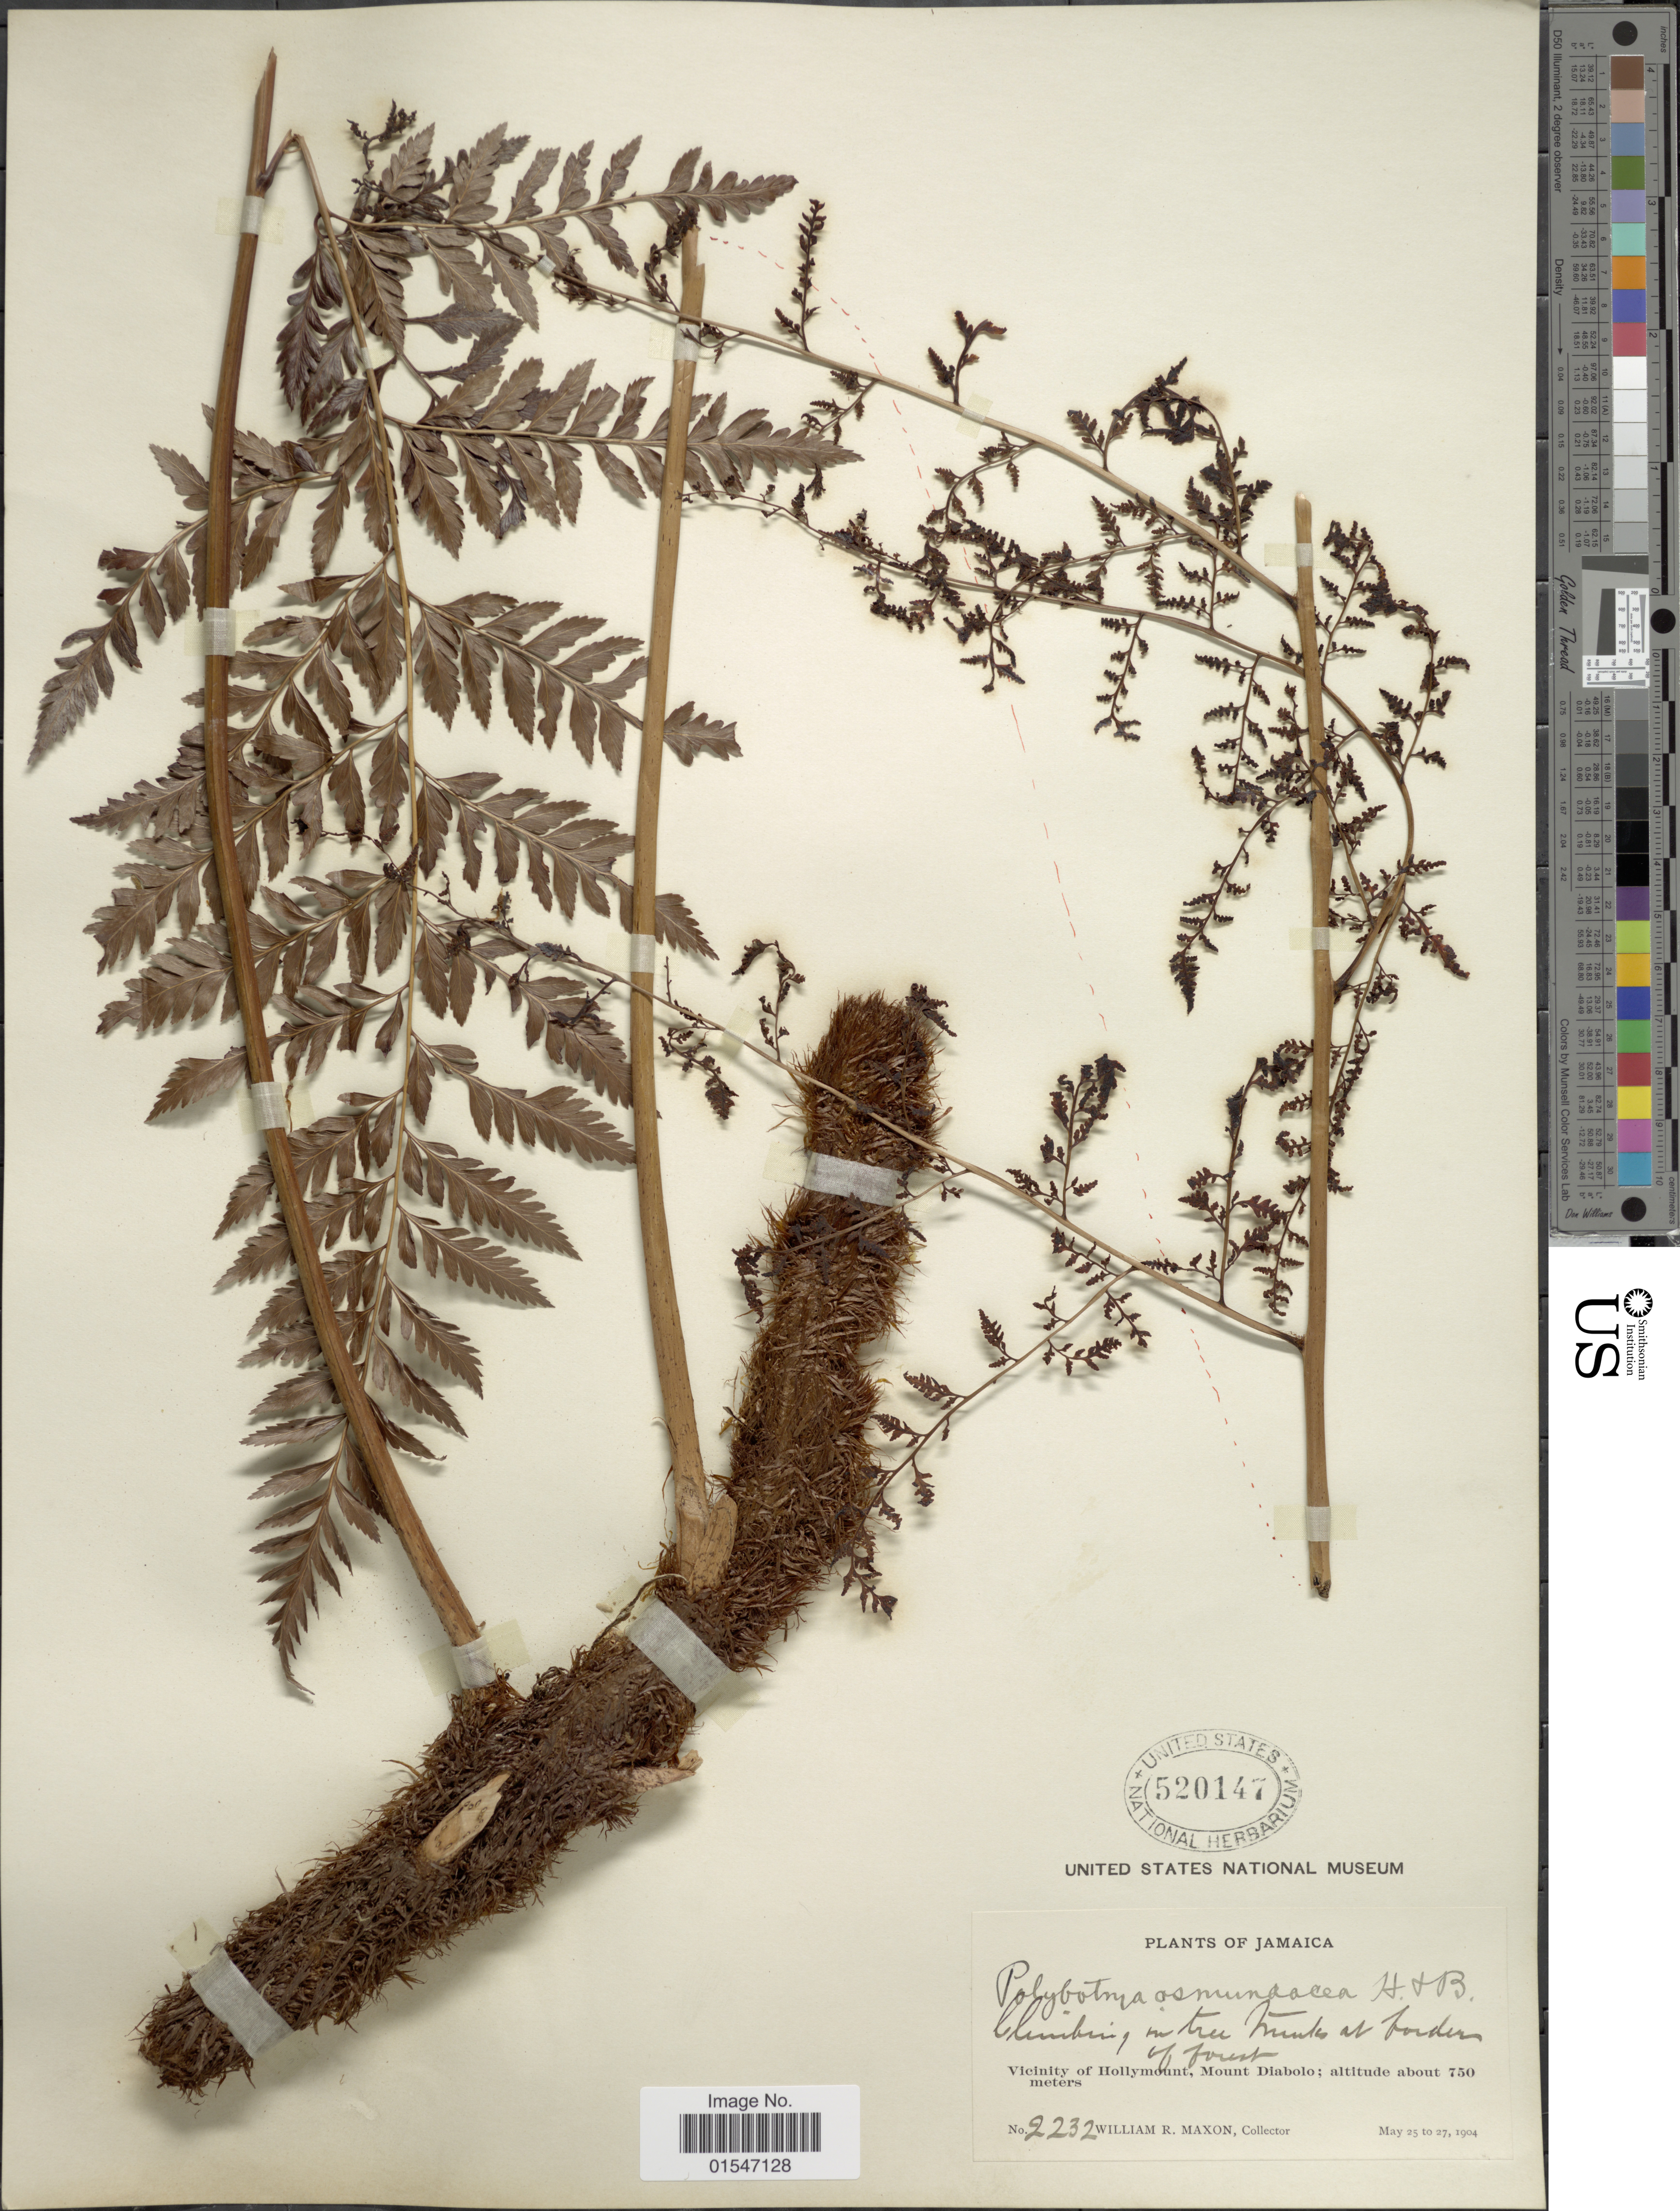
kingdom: Plantae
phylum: Tracheophyta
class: Polypodiopsida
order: Polypodiales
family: Dryopteridaceae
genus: Polybotrya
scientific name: Polybotrya osmundacea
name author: Humb. & Bonpl. ex Willd.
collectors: W. R. Maxon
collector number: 2232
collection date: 1904-05-25/1904-05-27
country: Jamaica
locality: Jamaica, Vicinity of Hollymount, Mount Diabolo.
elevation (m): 750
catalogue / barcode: US 520147